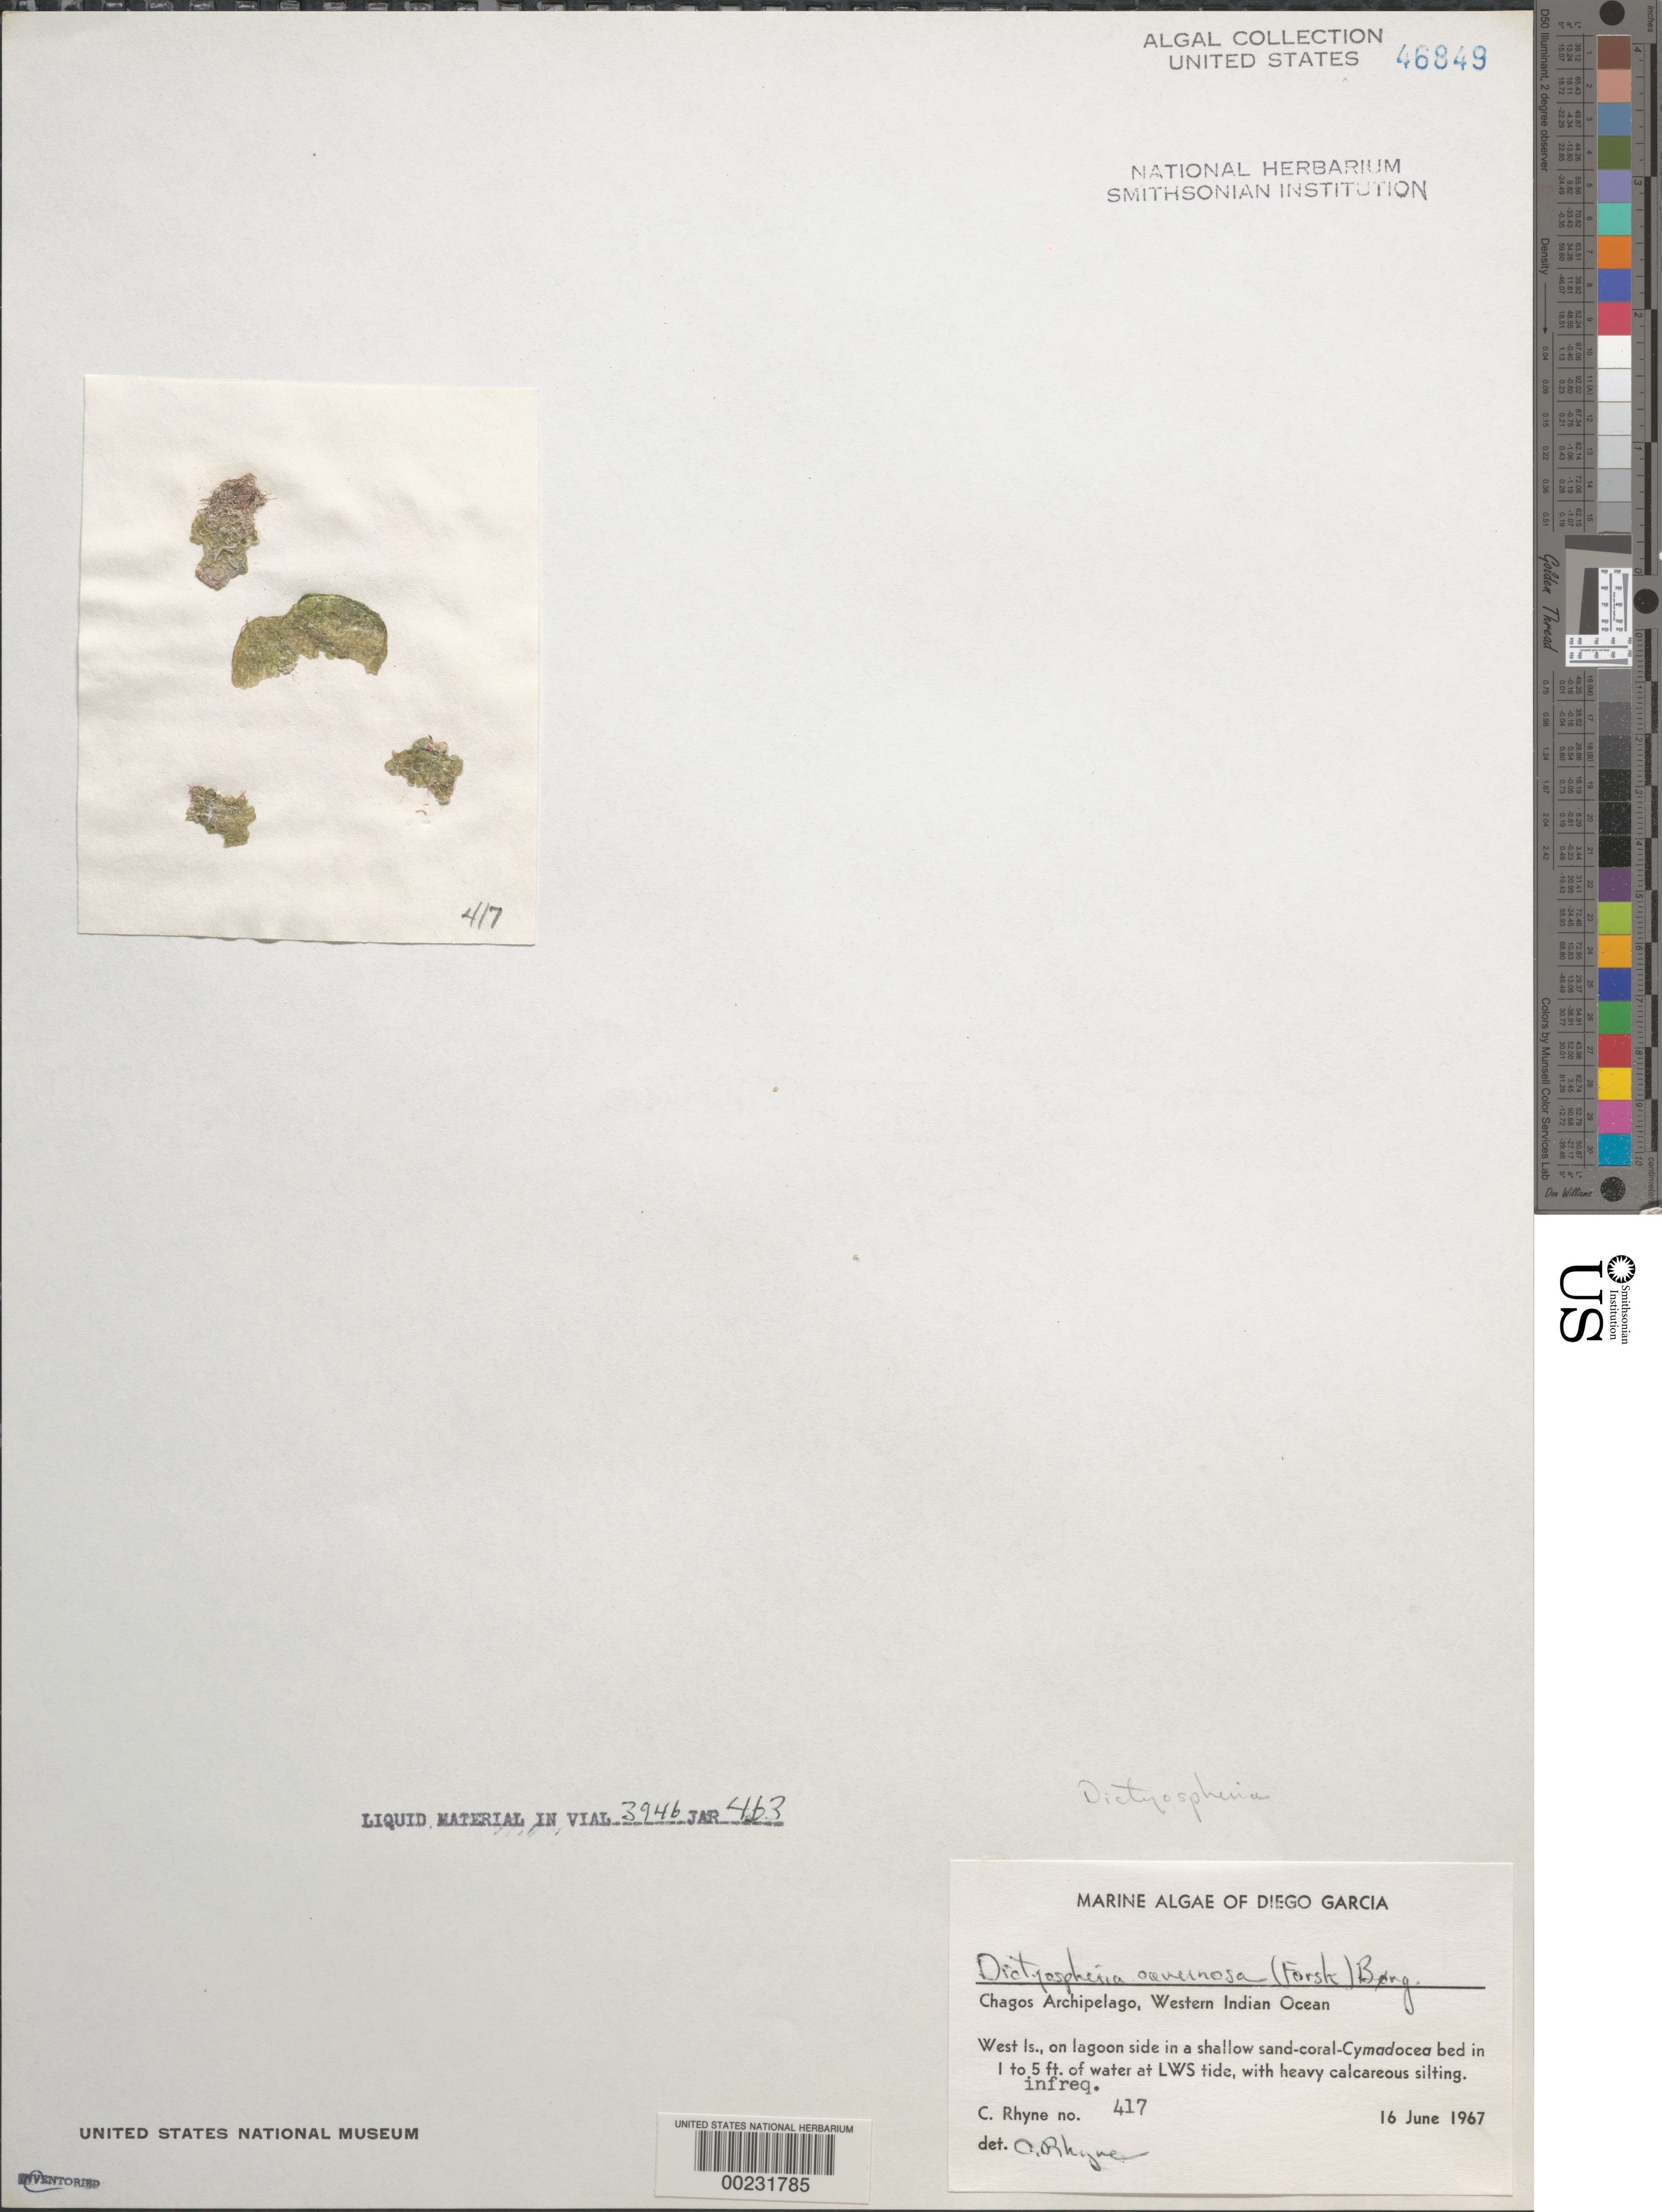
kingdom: Plantae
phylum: Chlorophyta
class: Ulvophyceae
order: Siphonocladales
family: Siphonocladaceae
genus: Dictyosphaeria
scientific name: Dictyosphaeria cavernosa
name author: (Forssk.) Børgesen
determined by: Rhyne, C. F.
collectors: C. Rhyne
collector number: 417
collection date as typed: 16 Jun 1967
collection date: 1967-06-16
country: British Indian Ocean Territory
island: Diego Garcia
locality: West Island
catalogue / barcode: US 46849